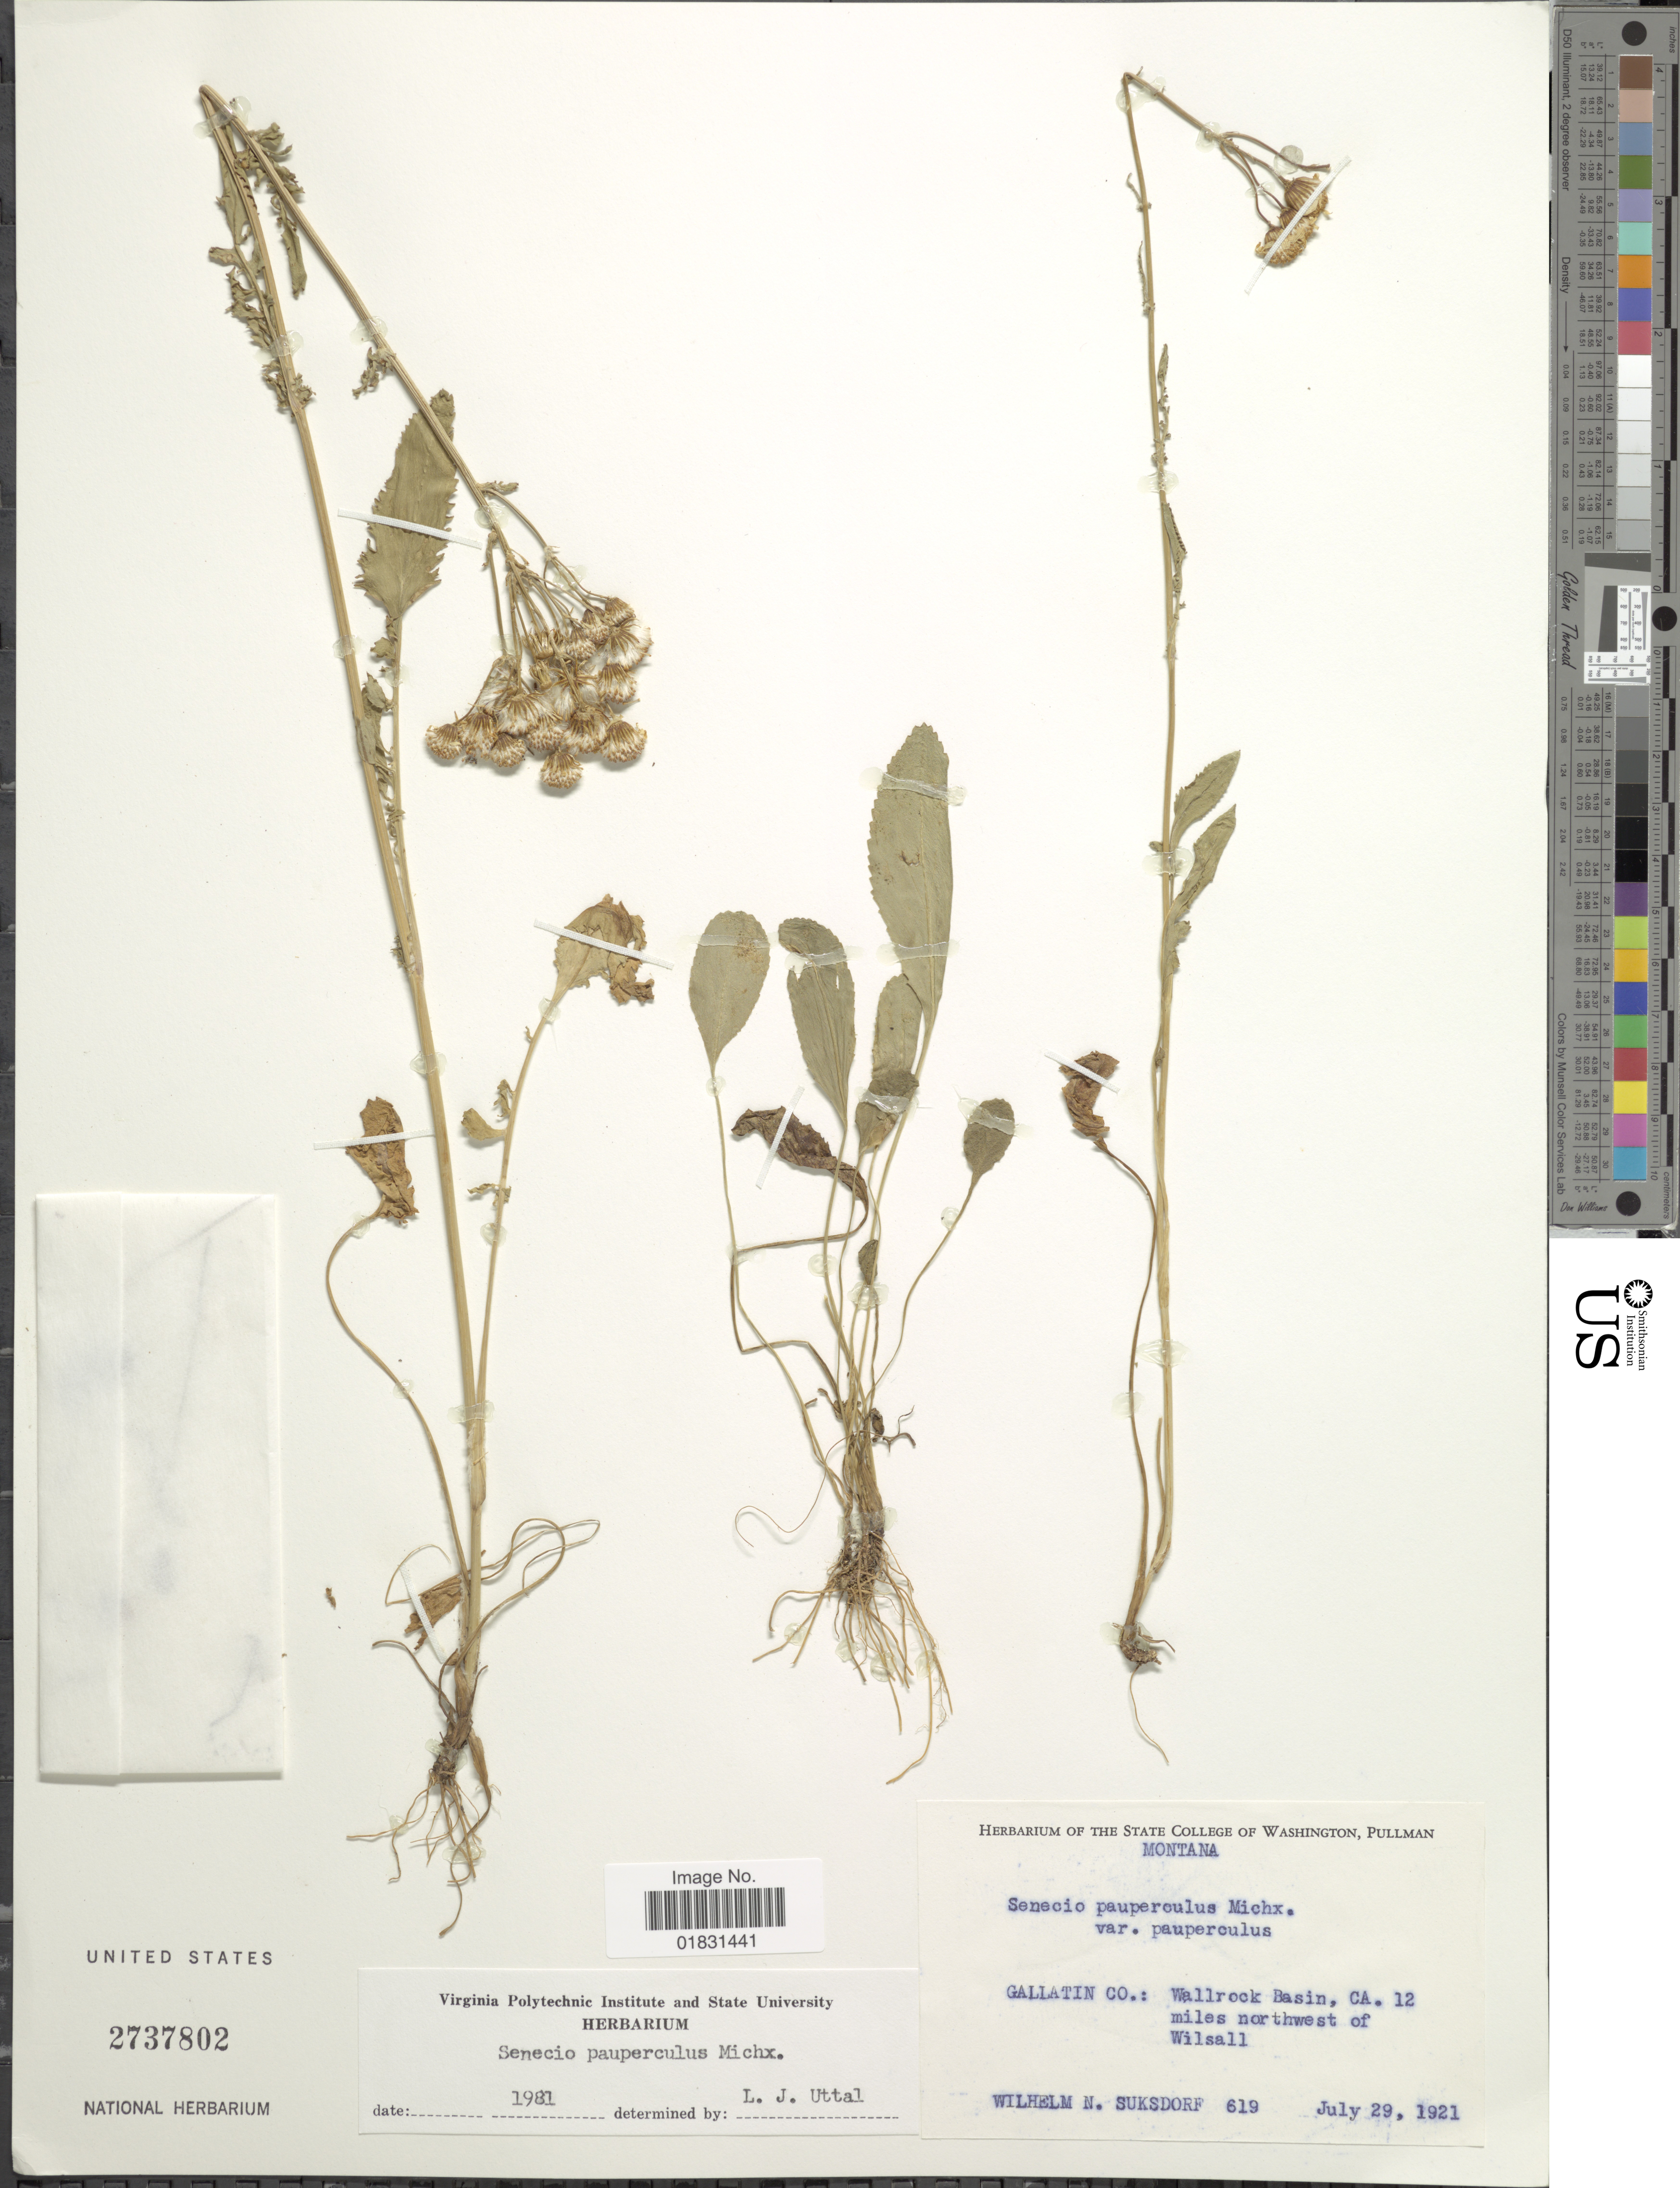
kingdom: Plantae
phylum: Tracheophyta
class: Magnoliopsida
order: Asterales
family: Asteraceae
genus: Packera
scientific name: Packera paupercula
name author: (Michx.) Á. Löve & D. Löve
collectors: W. N. Suksdorf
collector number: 619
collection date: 1921-07-29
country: United States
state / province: Montana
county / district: Gallatin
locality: Wallrock Basin, Ca. 12 miles northwest Wilsall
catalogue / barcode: US 2737802